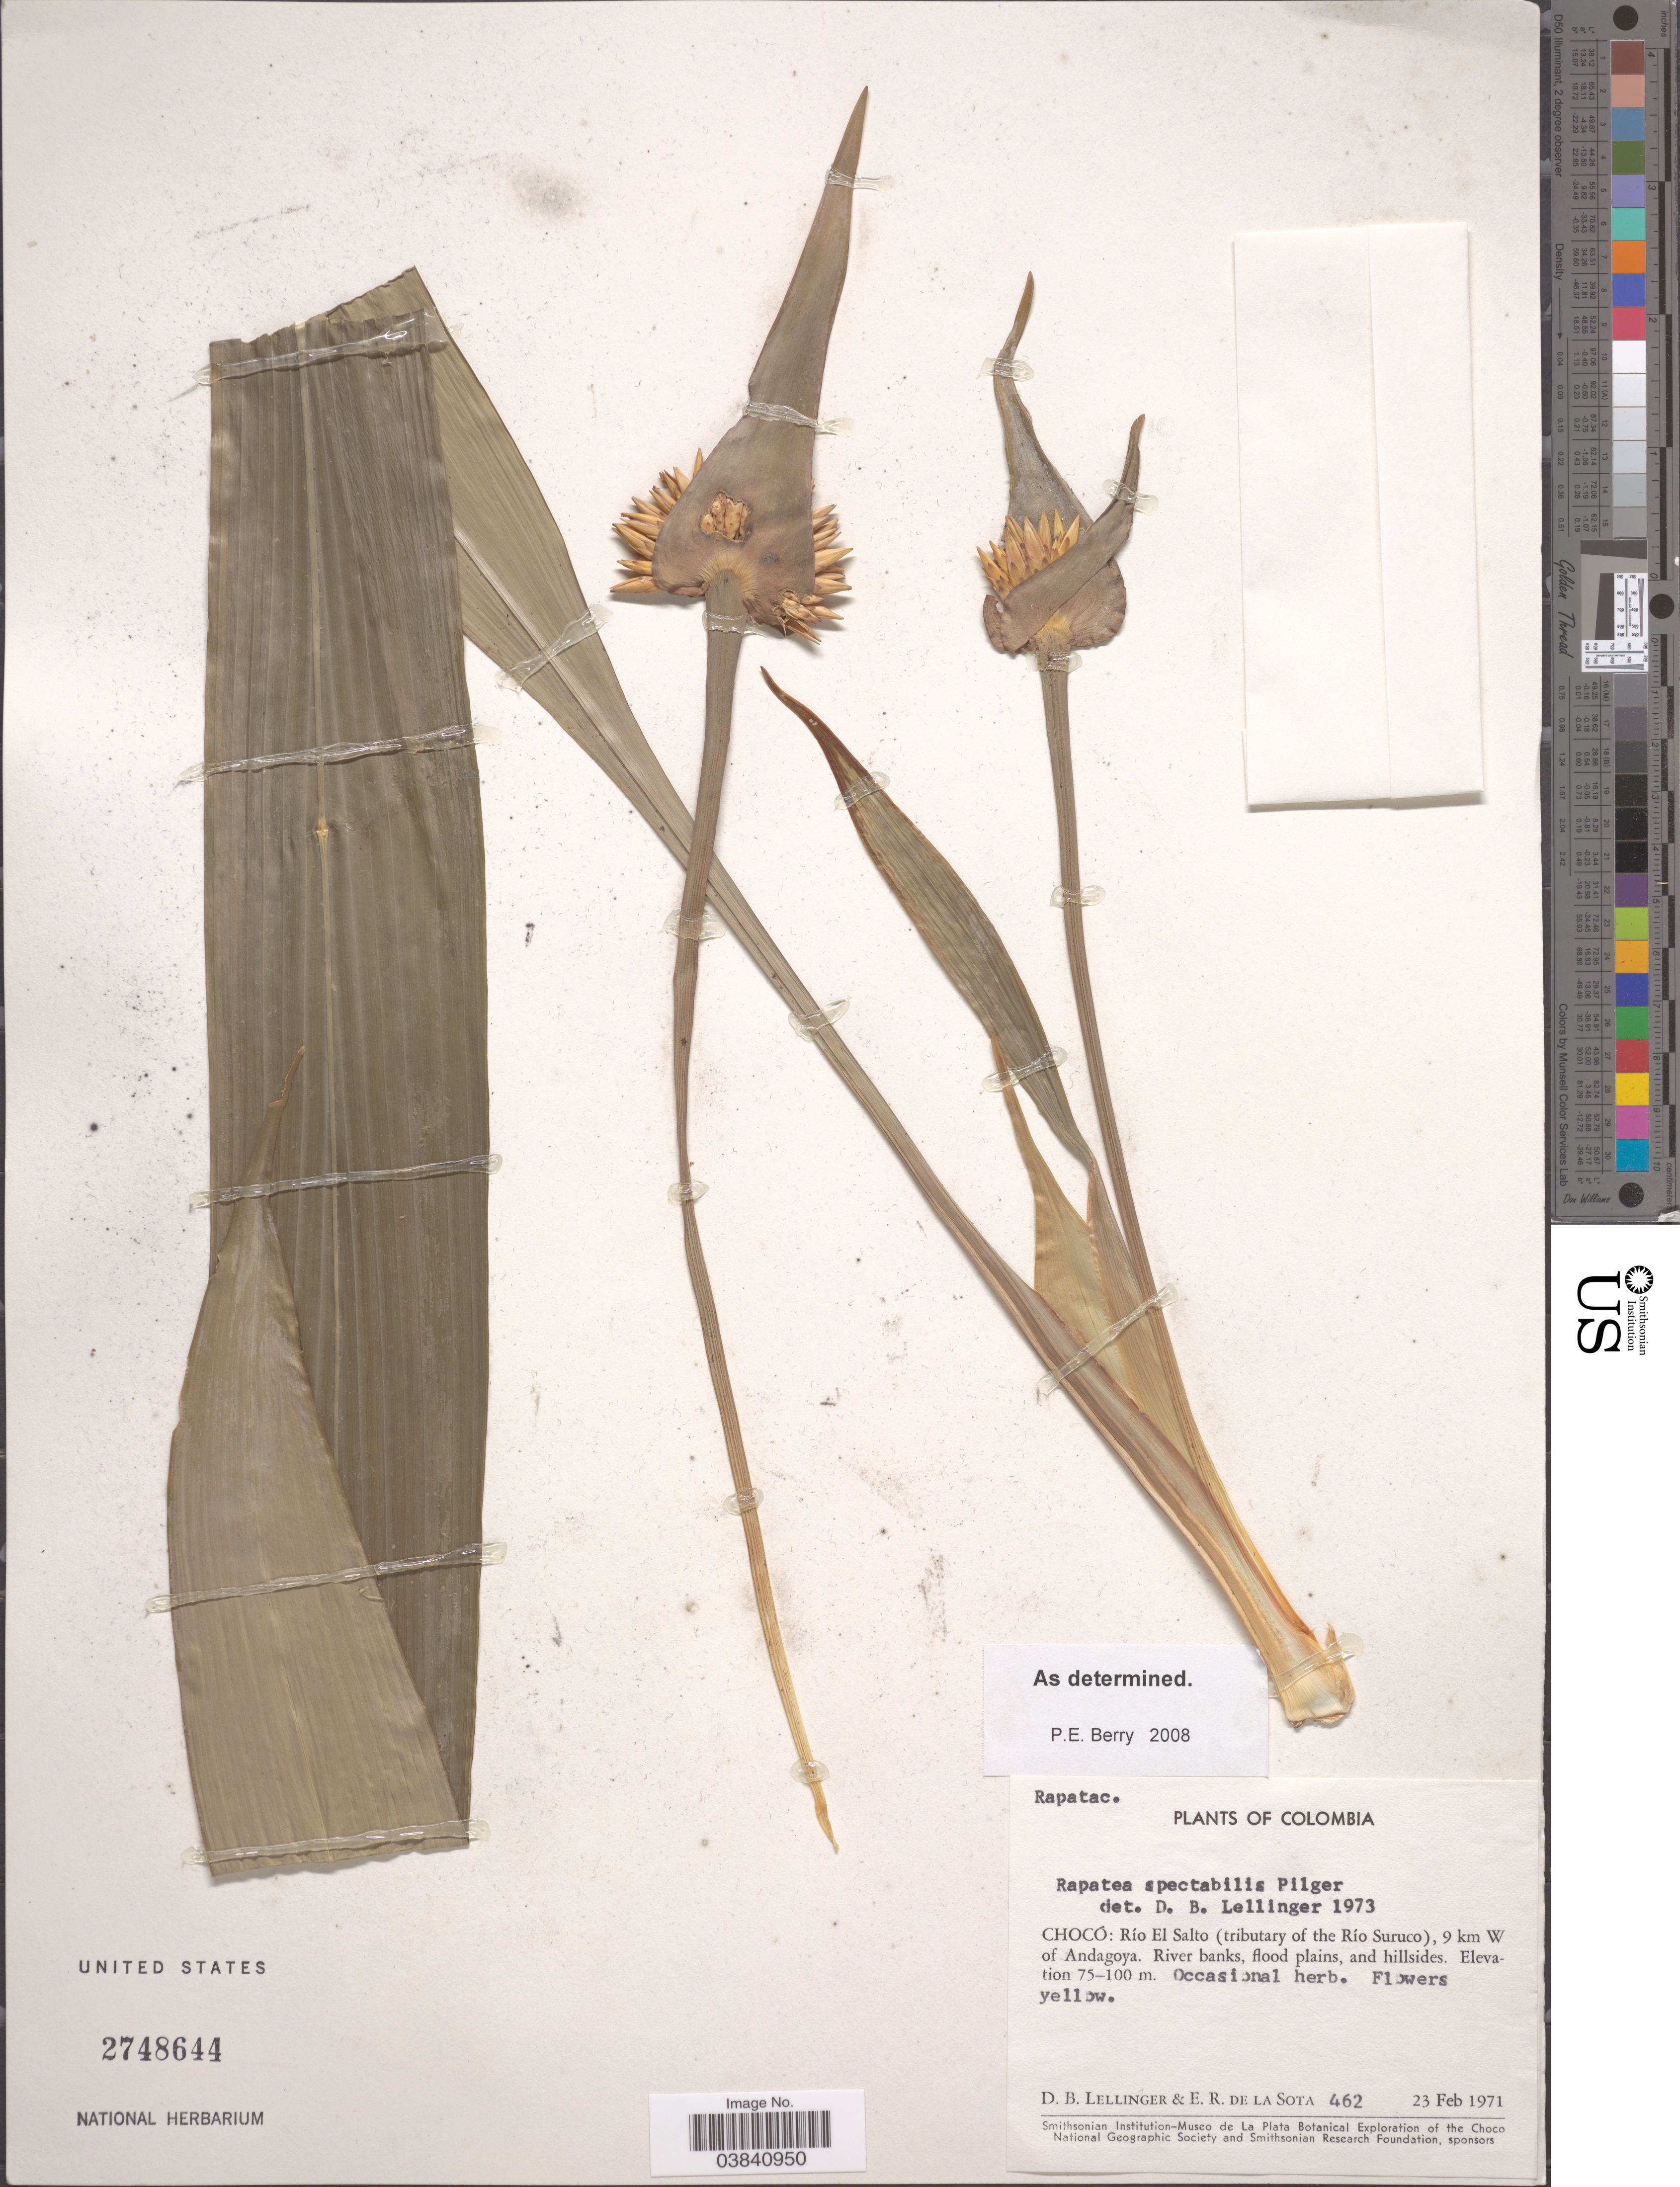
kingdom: Plantae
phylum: Tracheophyta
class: Liliopsida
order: Poales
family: Rapateaceae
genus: Rapatea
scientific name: Rapatea spectabilis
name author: Pilg.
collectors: D. B. Lellinger & E. R. de la Sota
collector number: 462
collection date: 1971-02-23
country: Colombia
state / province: Chocó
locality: Río El Salto (tributary of the Río Suruco), 9 km W of Andagoya.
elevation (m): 75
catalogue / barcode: US 2748644